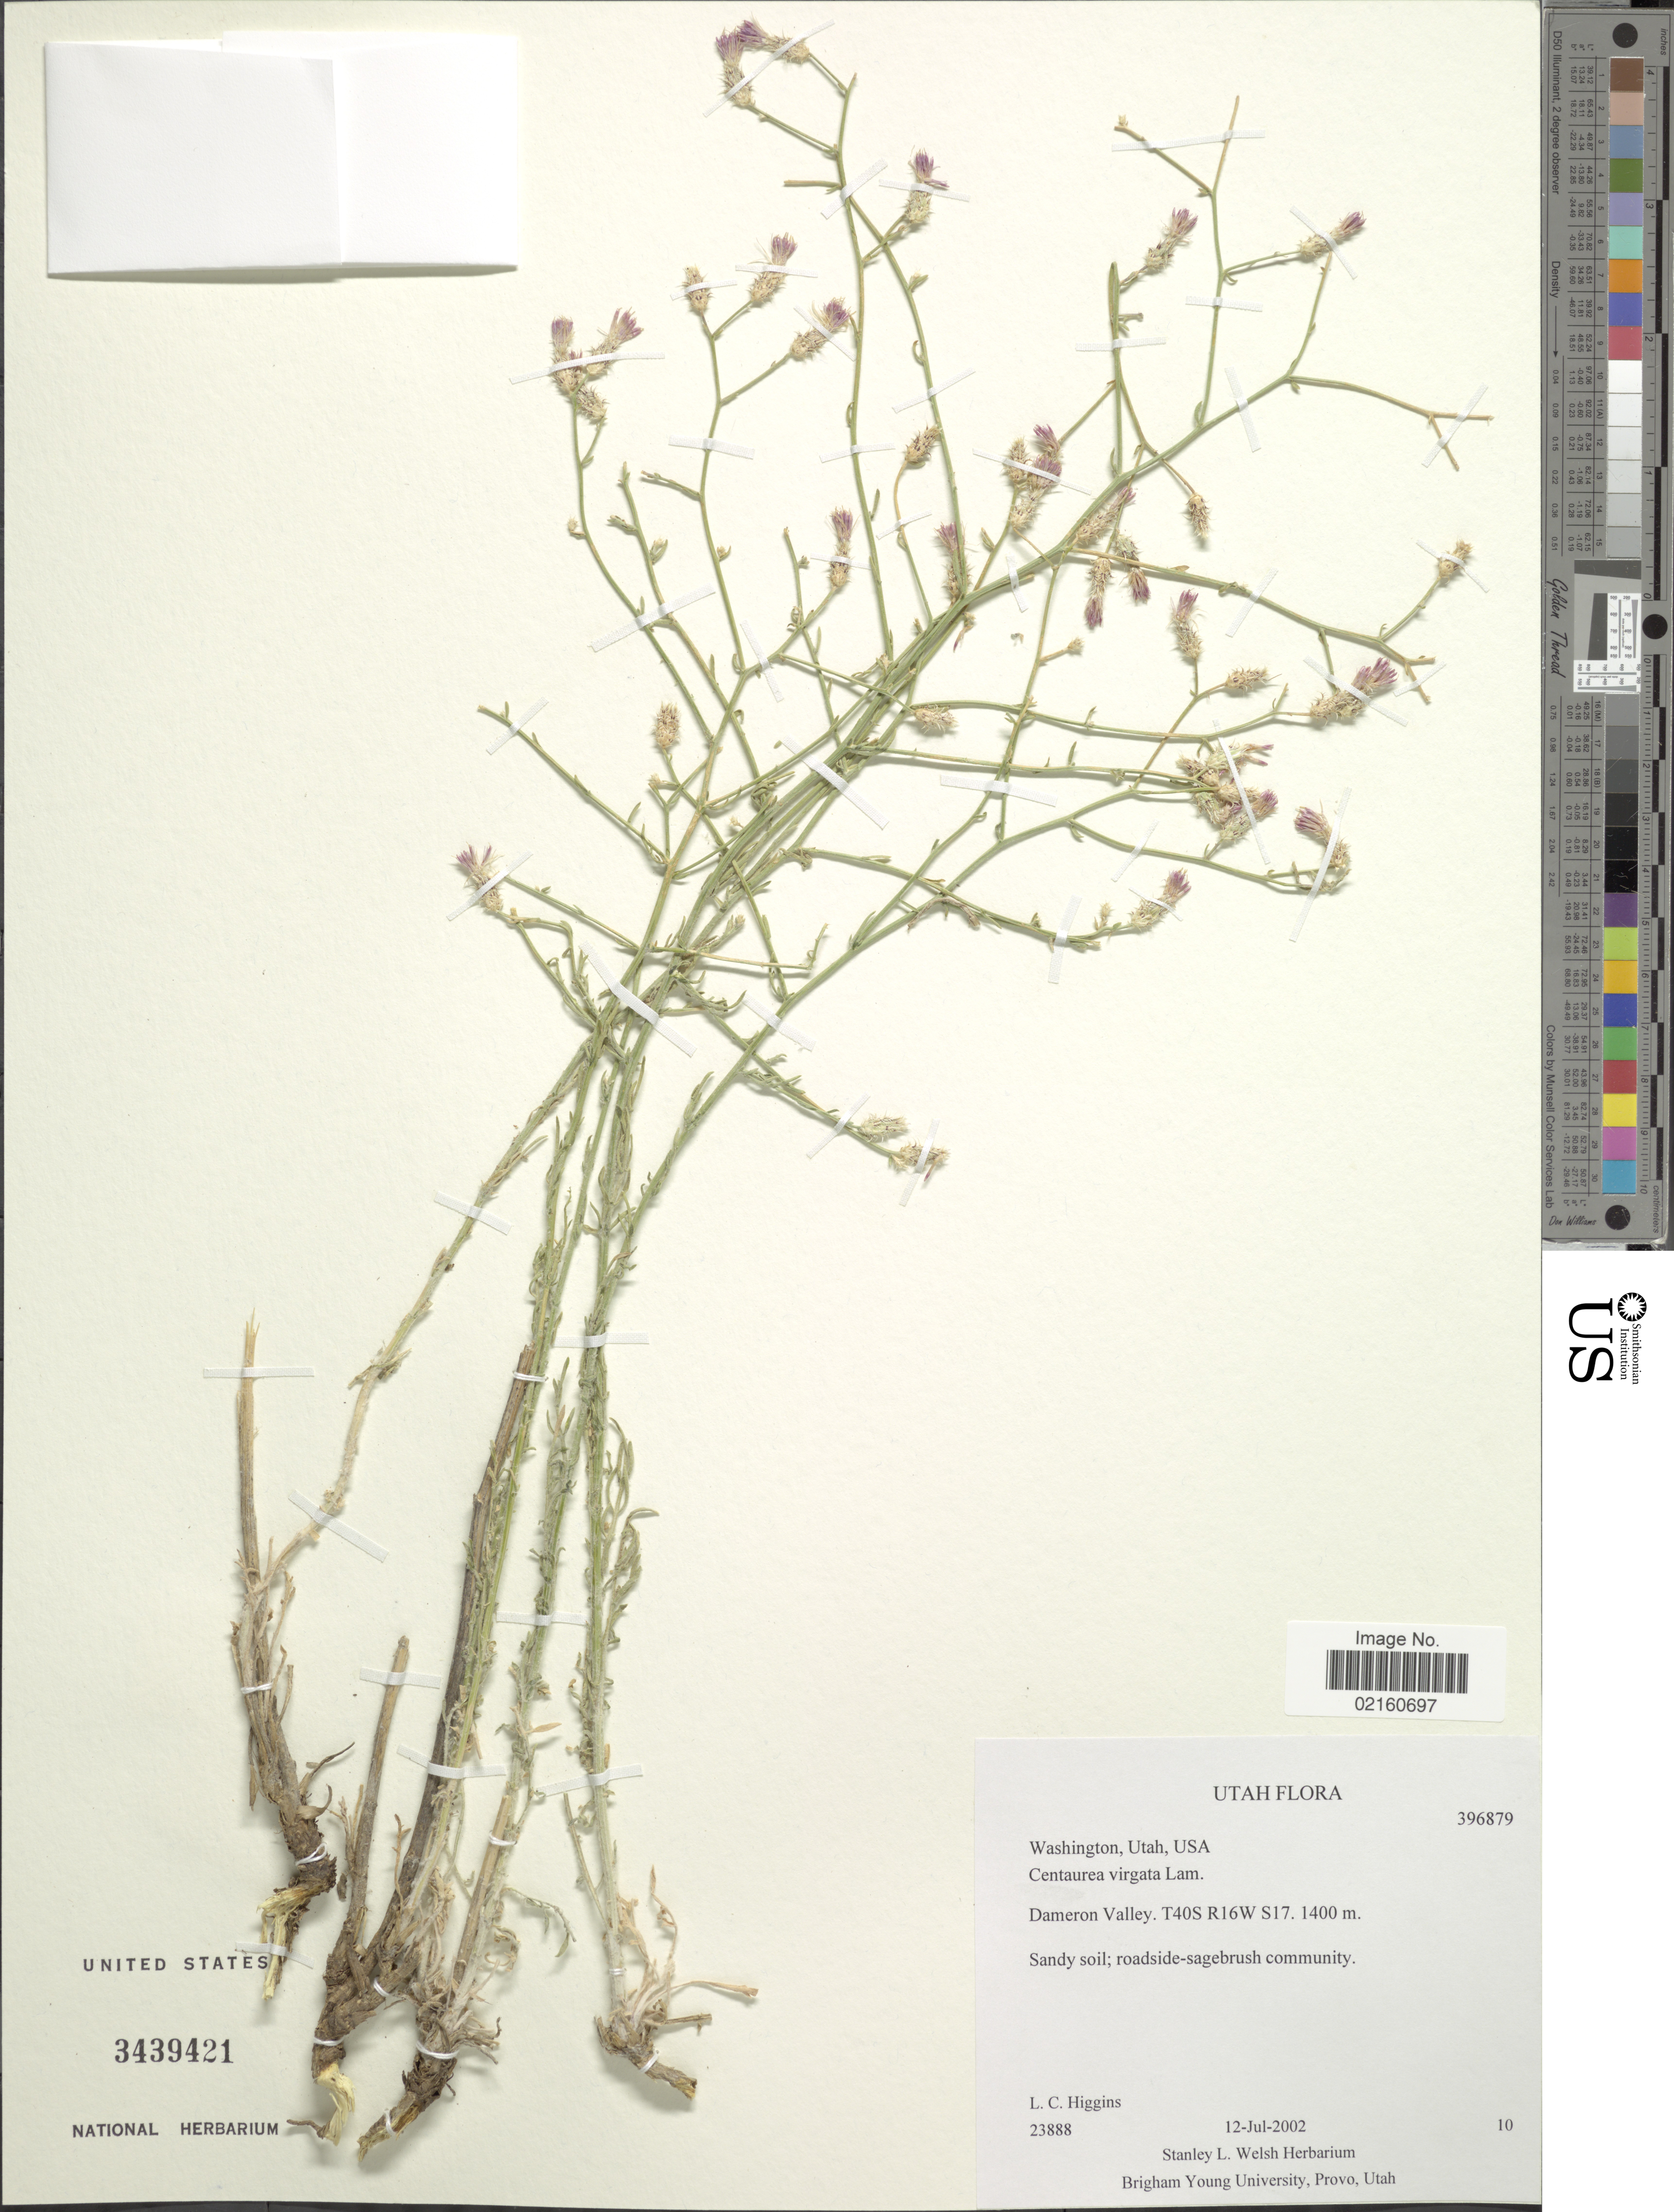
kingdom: Plantae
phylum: Tracheophyta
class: Magnoliopsida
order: Asterales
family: Asteraceae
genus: Centaurea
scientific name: Centaurea virgata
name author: Lam.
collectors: L. Higgins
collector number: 23888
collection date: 2002-07-12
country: United States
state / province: Utah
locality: Dameron Valley, T40S, R16W, S17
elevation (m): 1400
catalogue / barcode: US 3439421